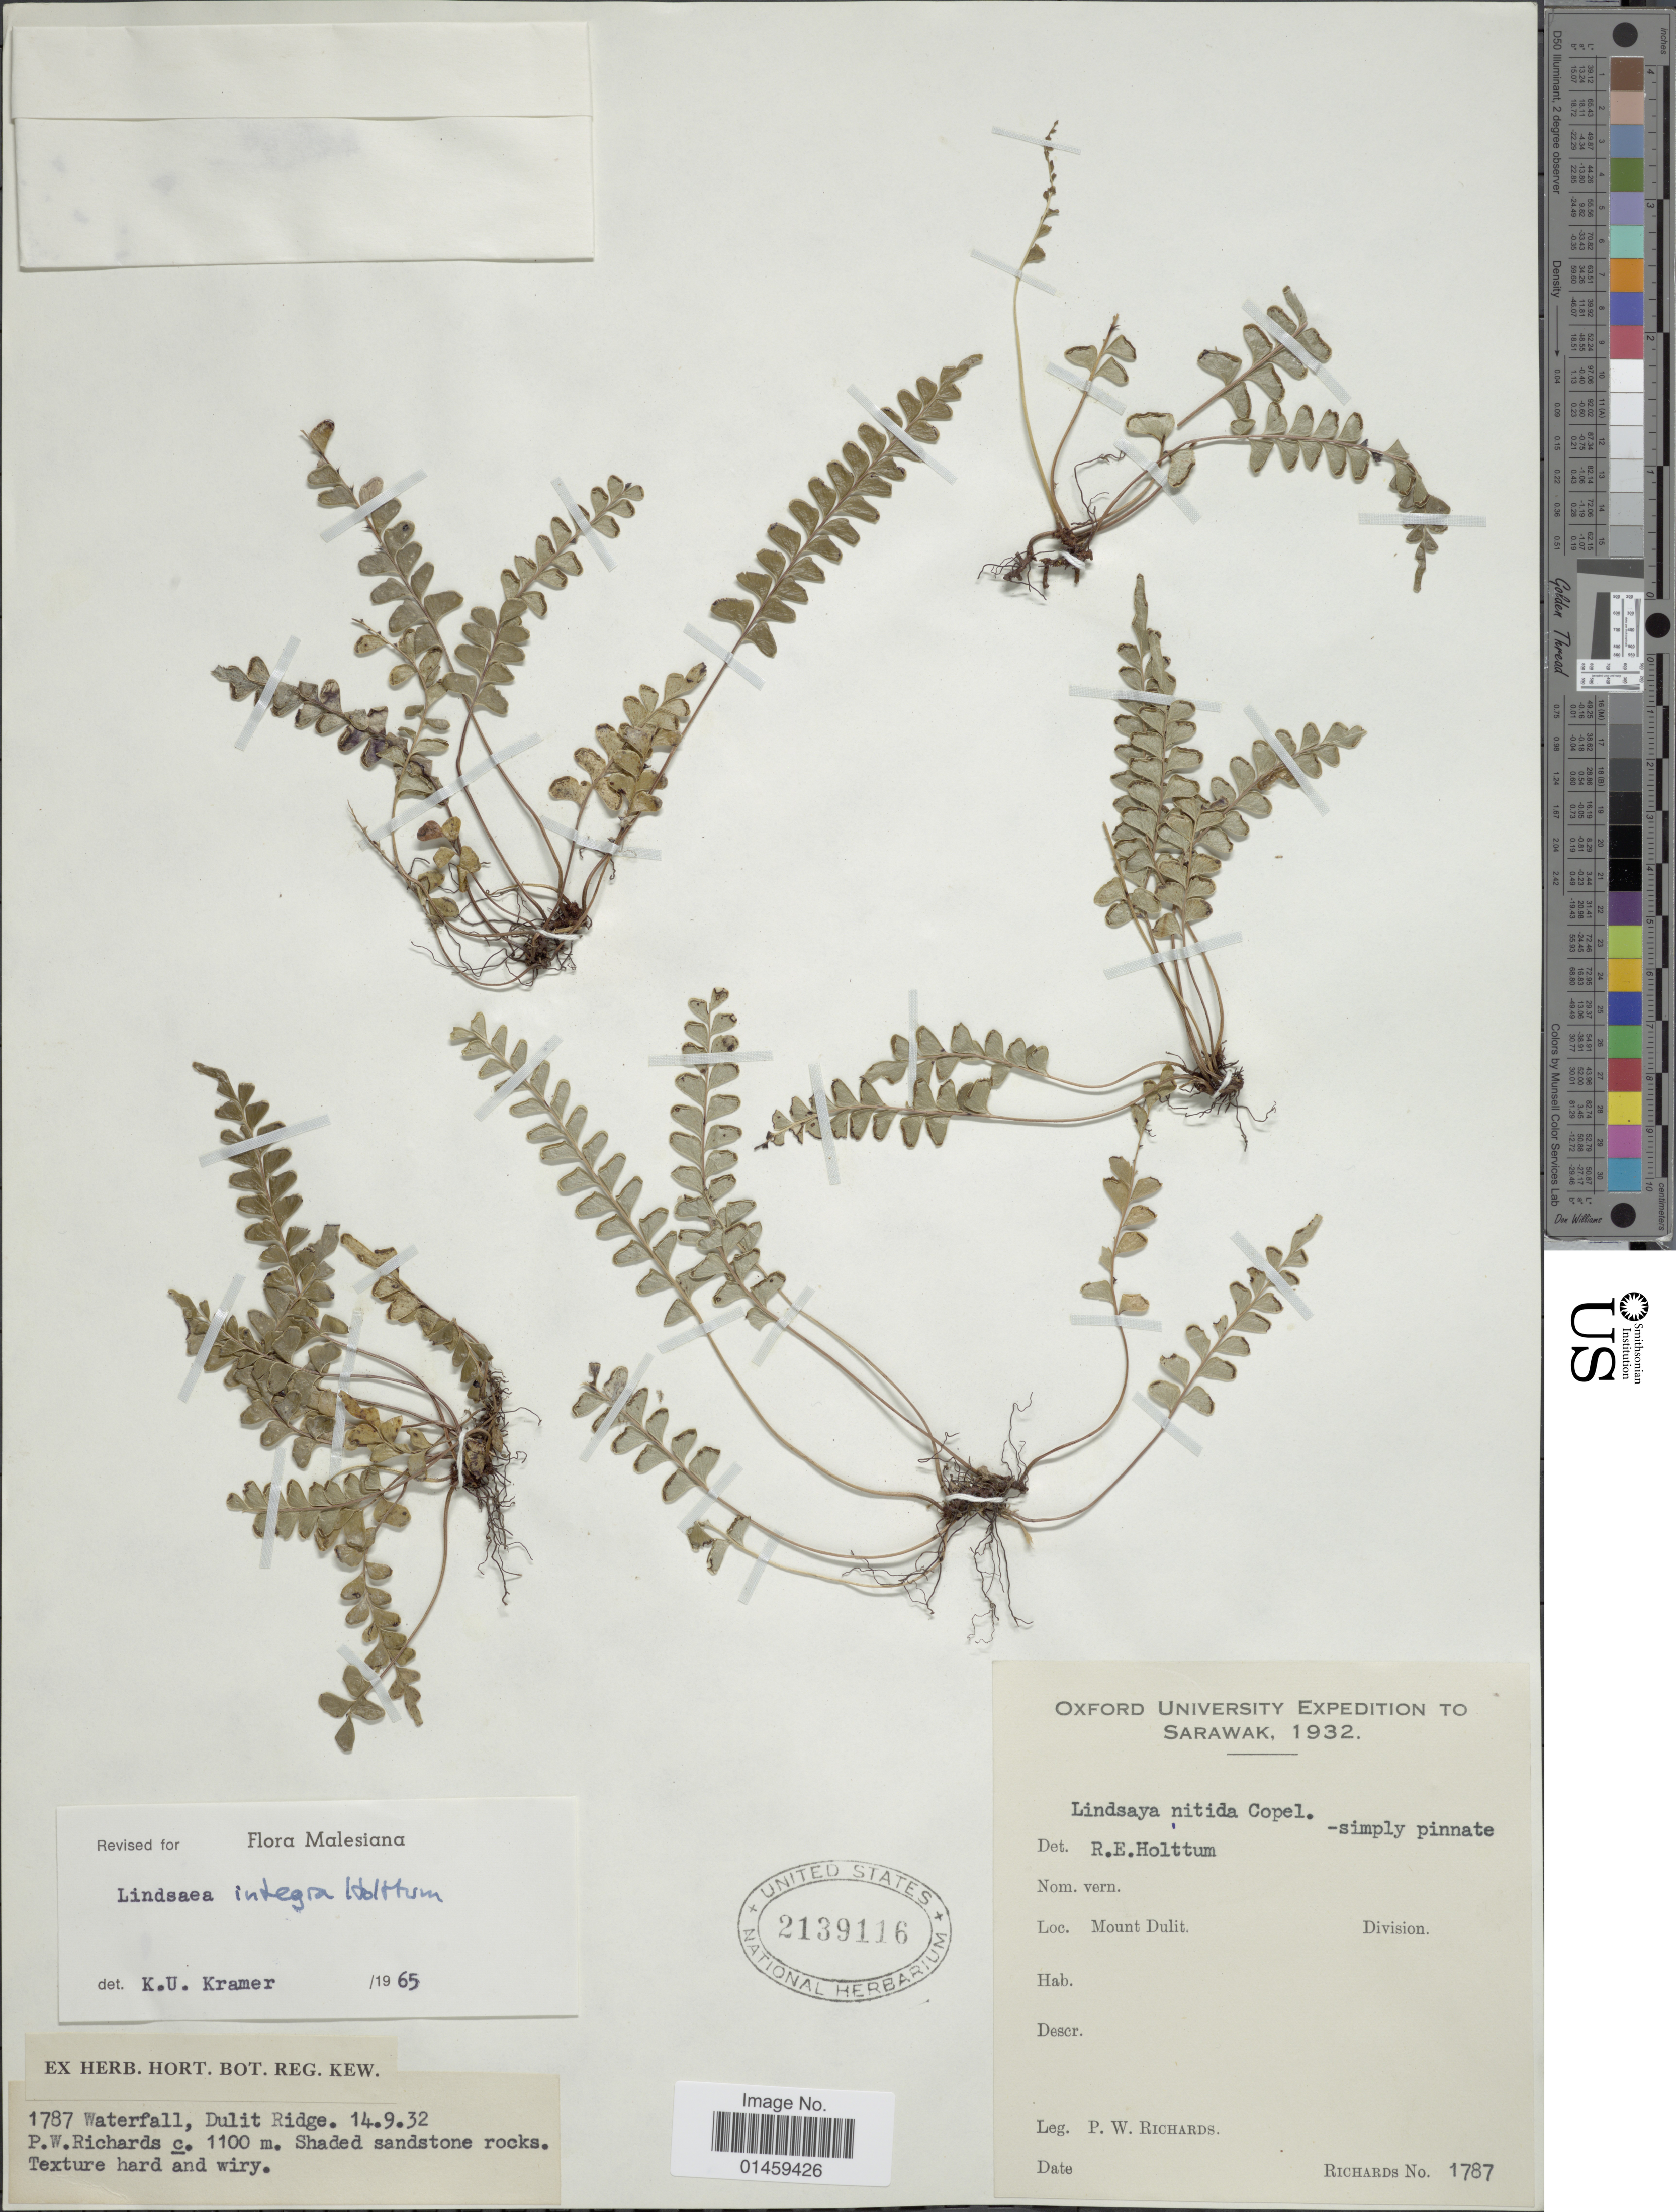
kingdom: Plantae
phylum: Tracheophyta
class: Polypodiopsida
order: Polypodiales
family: Lindsaeaceae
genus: Lindsaea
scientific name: Lindsaea integra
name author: Holttum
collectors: P. Richards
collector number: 1787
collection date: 1932-09-14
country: Malaysia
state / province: Sarawak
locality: Mount Dulit. Waterfall, Dulit Ridge.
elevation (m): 1100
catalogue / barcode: US 2139116